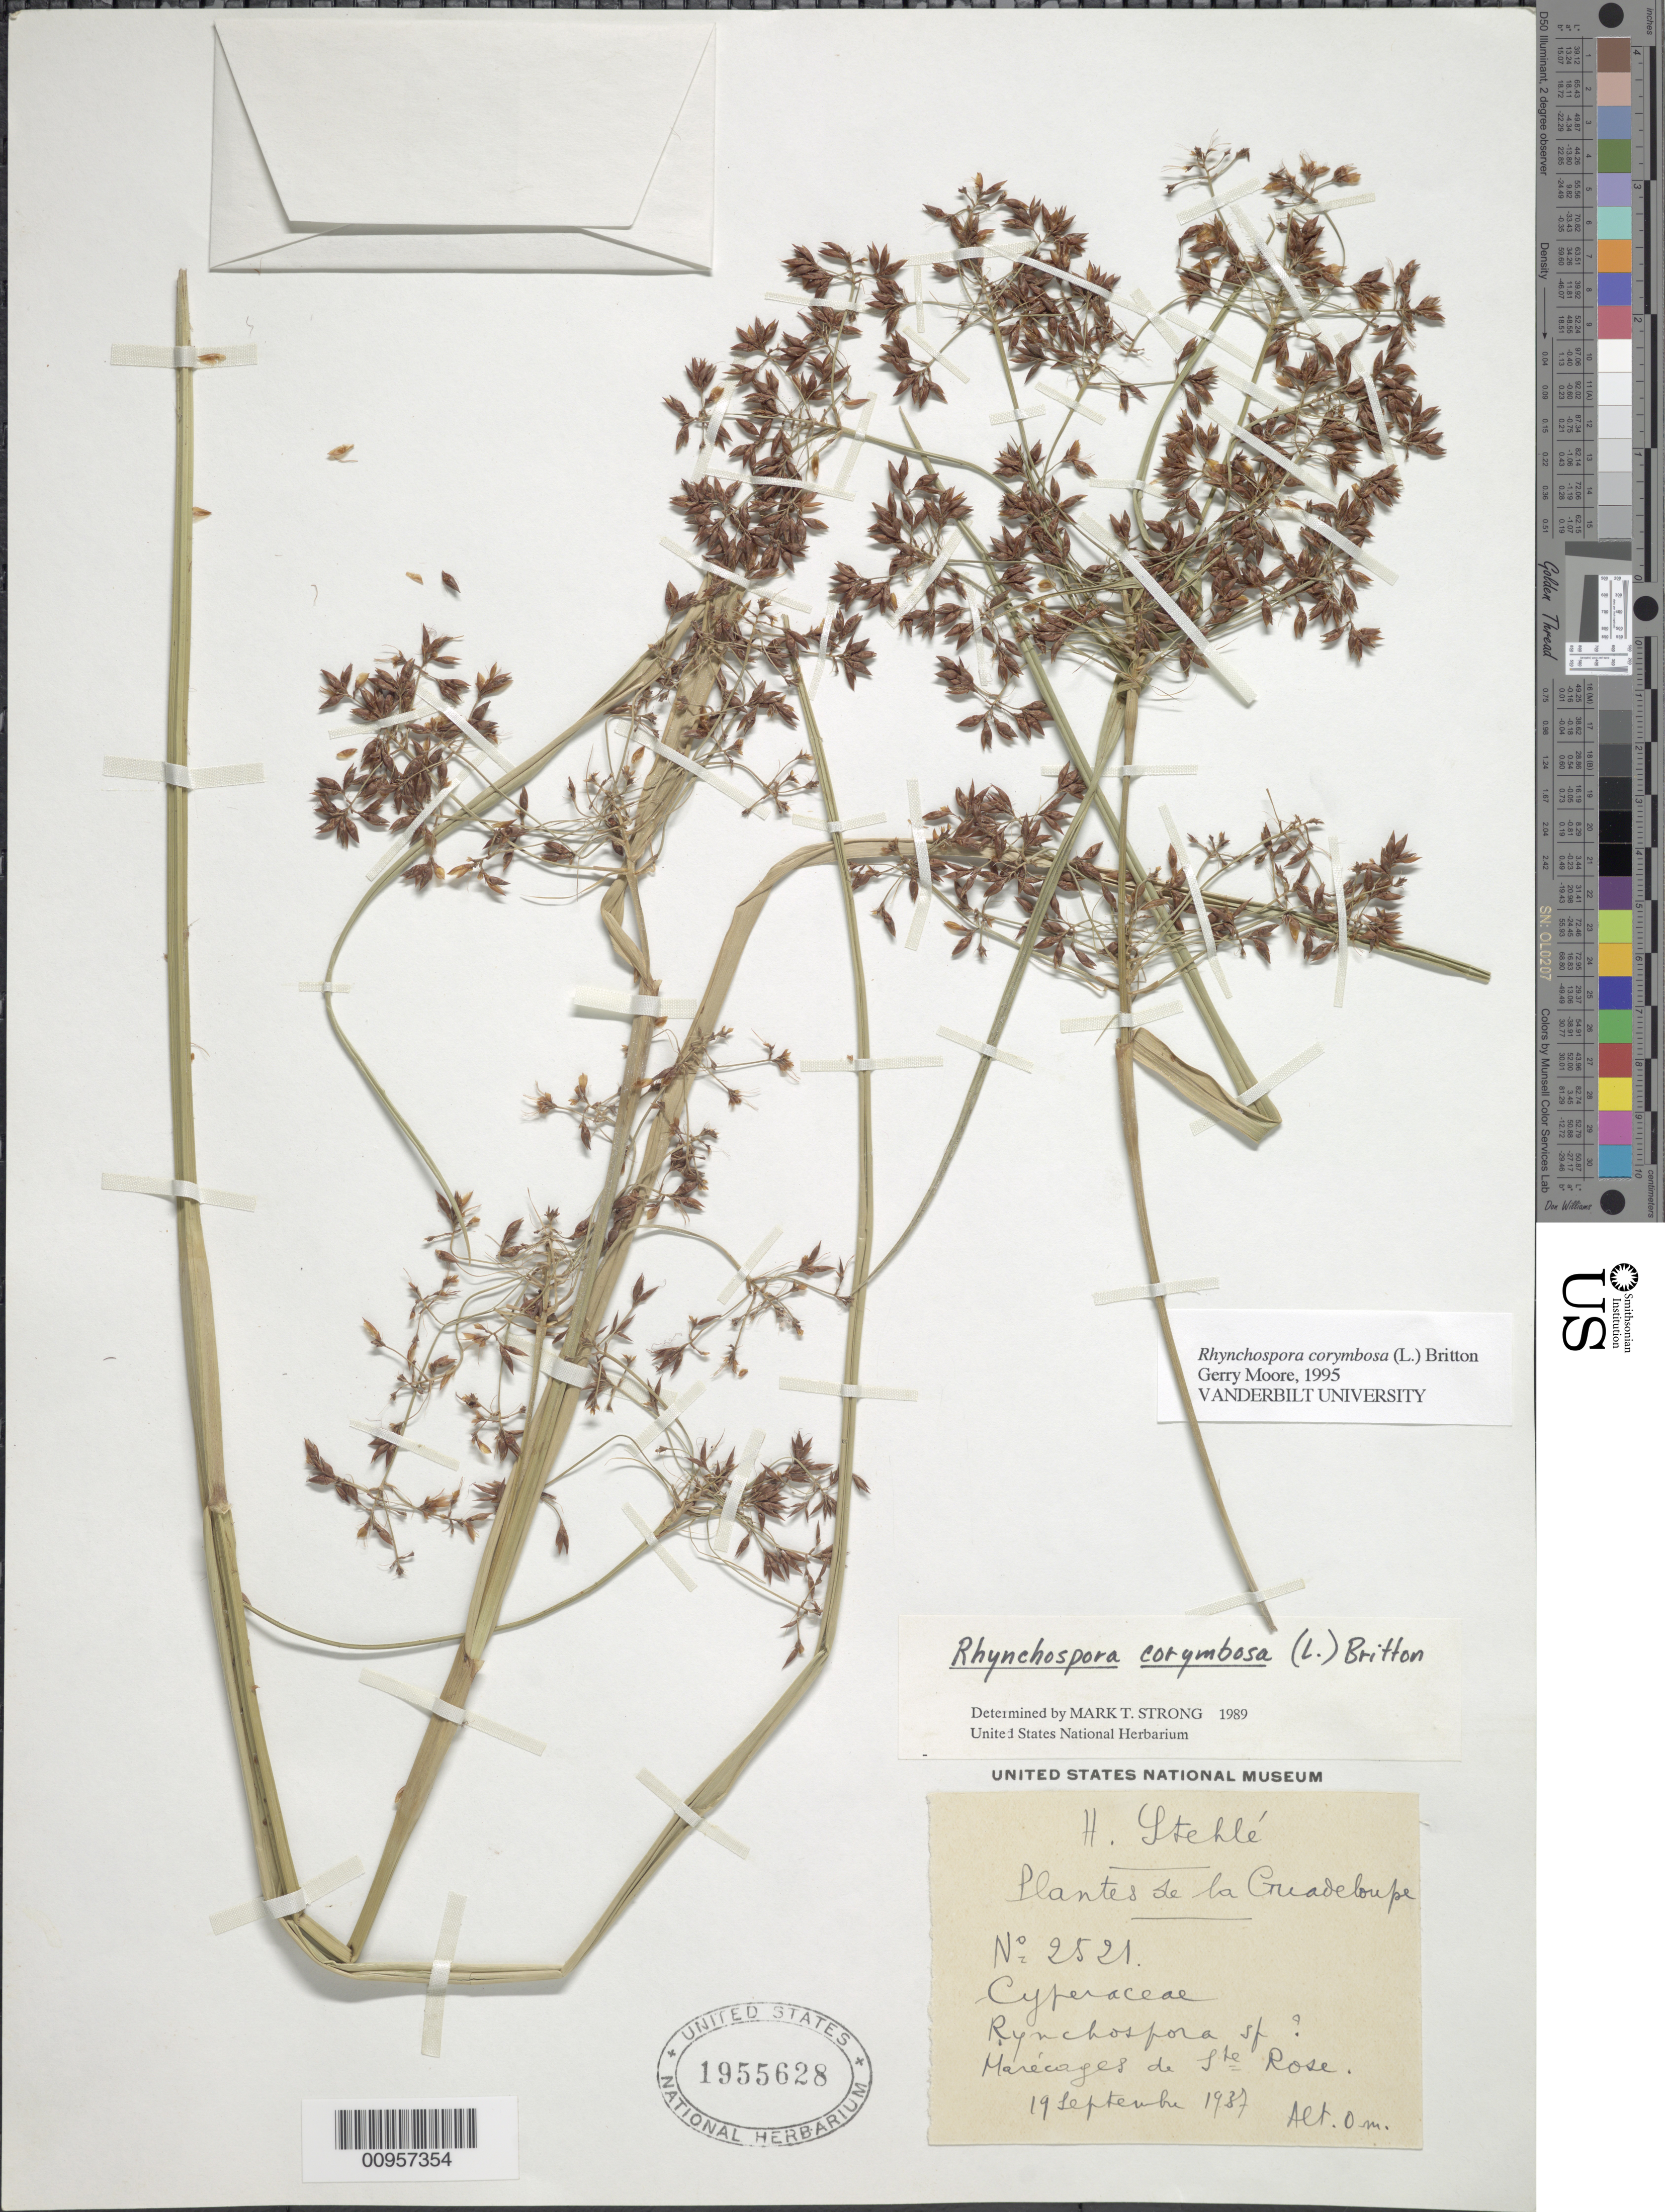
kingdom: Plantae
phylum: Tracheophyta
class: Liliopsida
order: Poales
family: Cyperaceae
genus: Rhynchospora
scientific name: Rhynchospora corymbosa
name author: (L.) Britton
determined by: Moore, G.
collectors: H. Stehlé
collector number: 2521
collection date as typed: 19 Sep 1937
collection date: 1937-09-19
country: Guadeloupe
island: Basse Terre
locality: Marécages de Sta. Rose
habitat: Marécages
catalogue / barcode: US 1955628